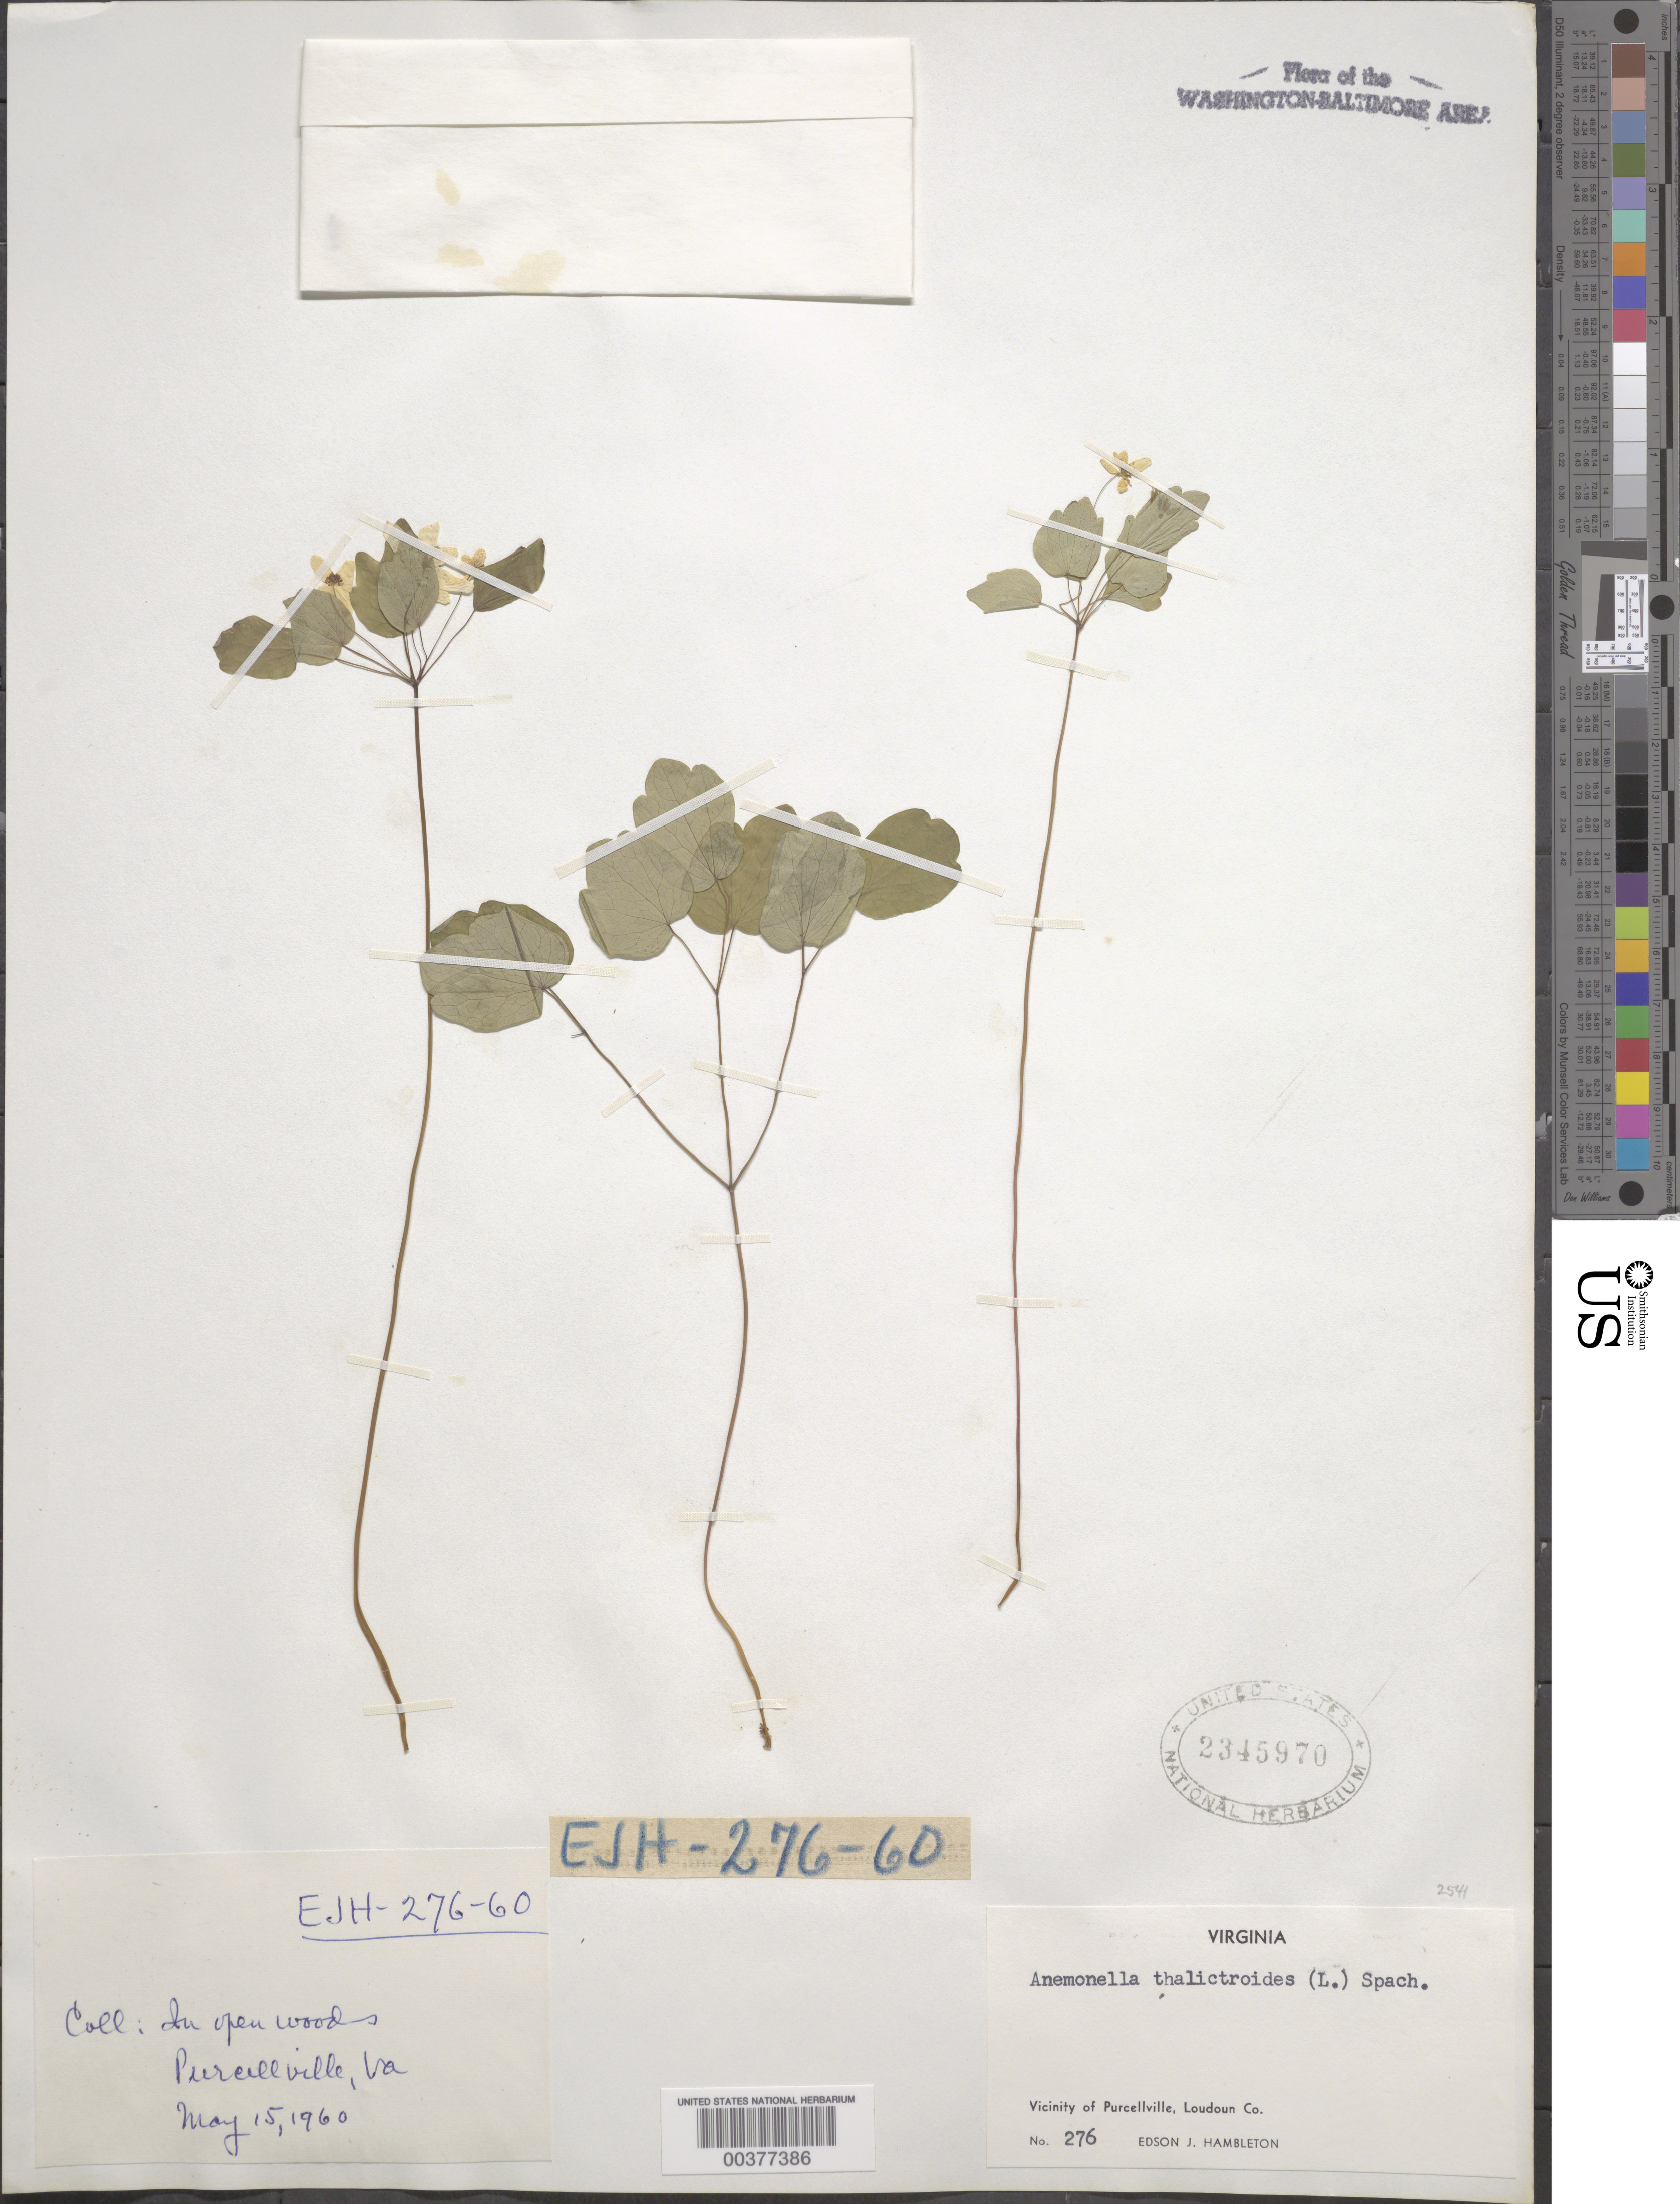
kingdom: Plantae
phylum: Tracheophyta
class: Magnoliopsida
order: Ranunculales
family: Ranunculaceae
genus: Thalictrum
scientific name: Thalictrum thalictroides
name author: (L.) A.J. Eames & B. Boivin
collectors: E. Hambleton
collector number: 276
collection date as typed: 15 May 1960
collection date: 1960-05-15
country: United States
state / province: Virginia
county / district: Loudoun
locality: Purcellville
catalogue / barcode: US 2345970